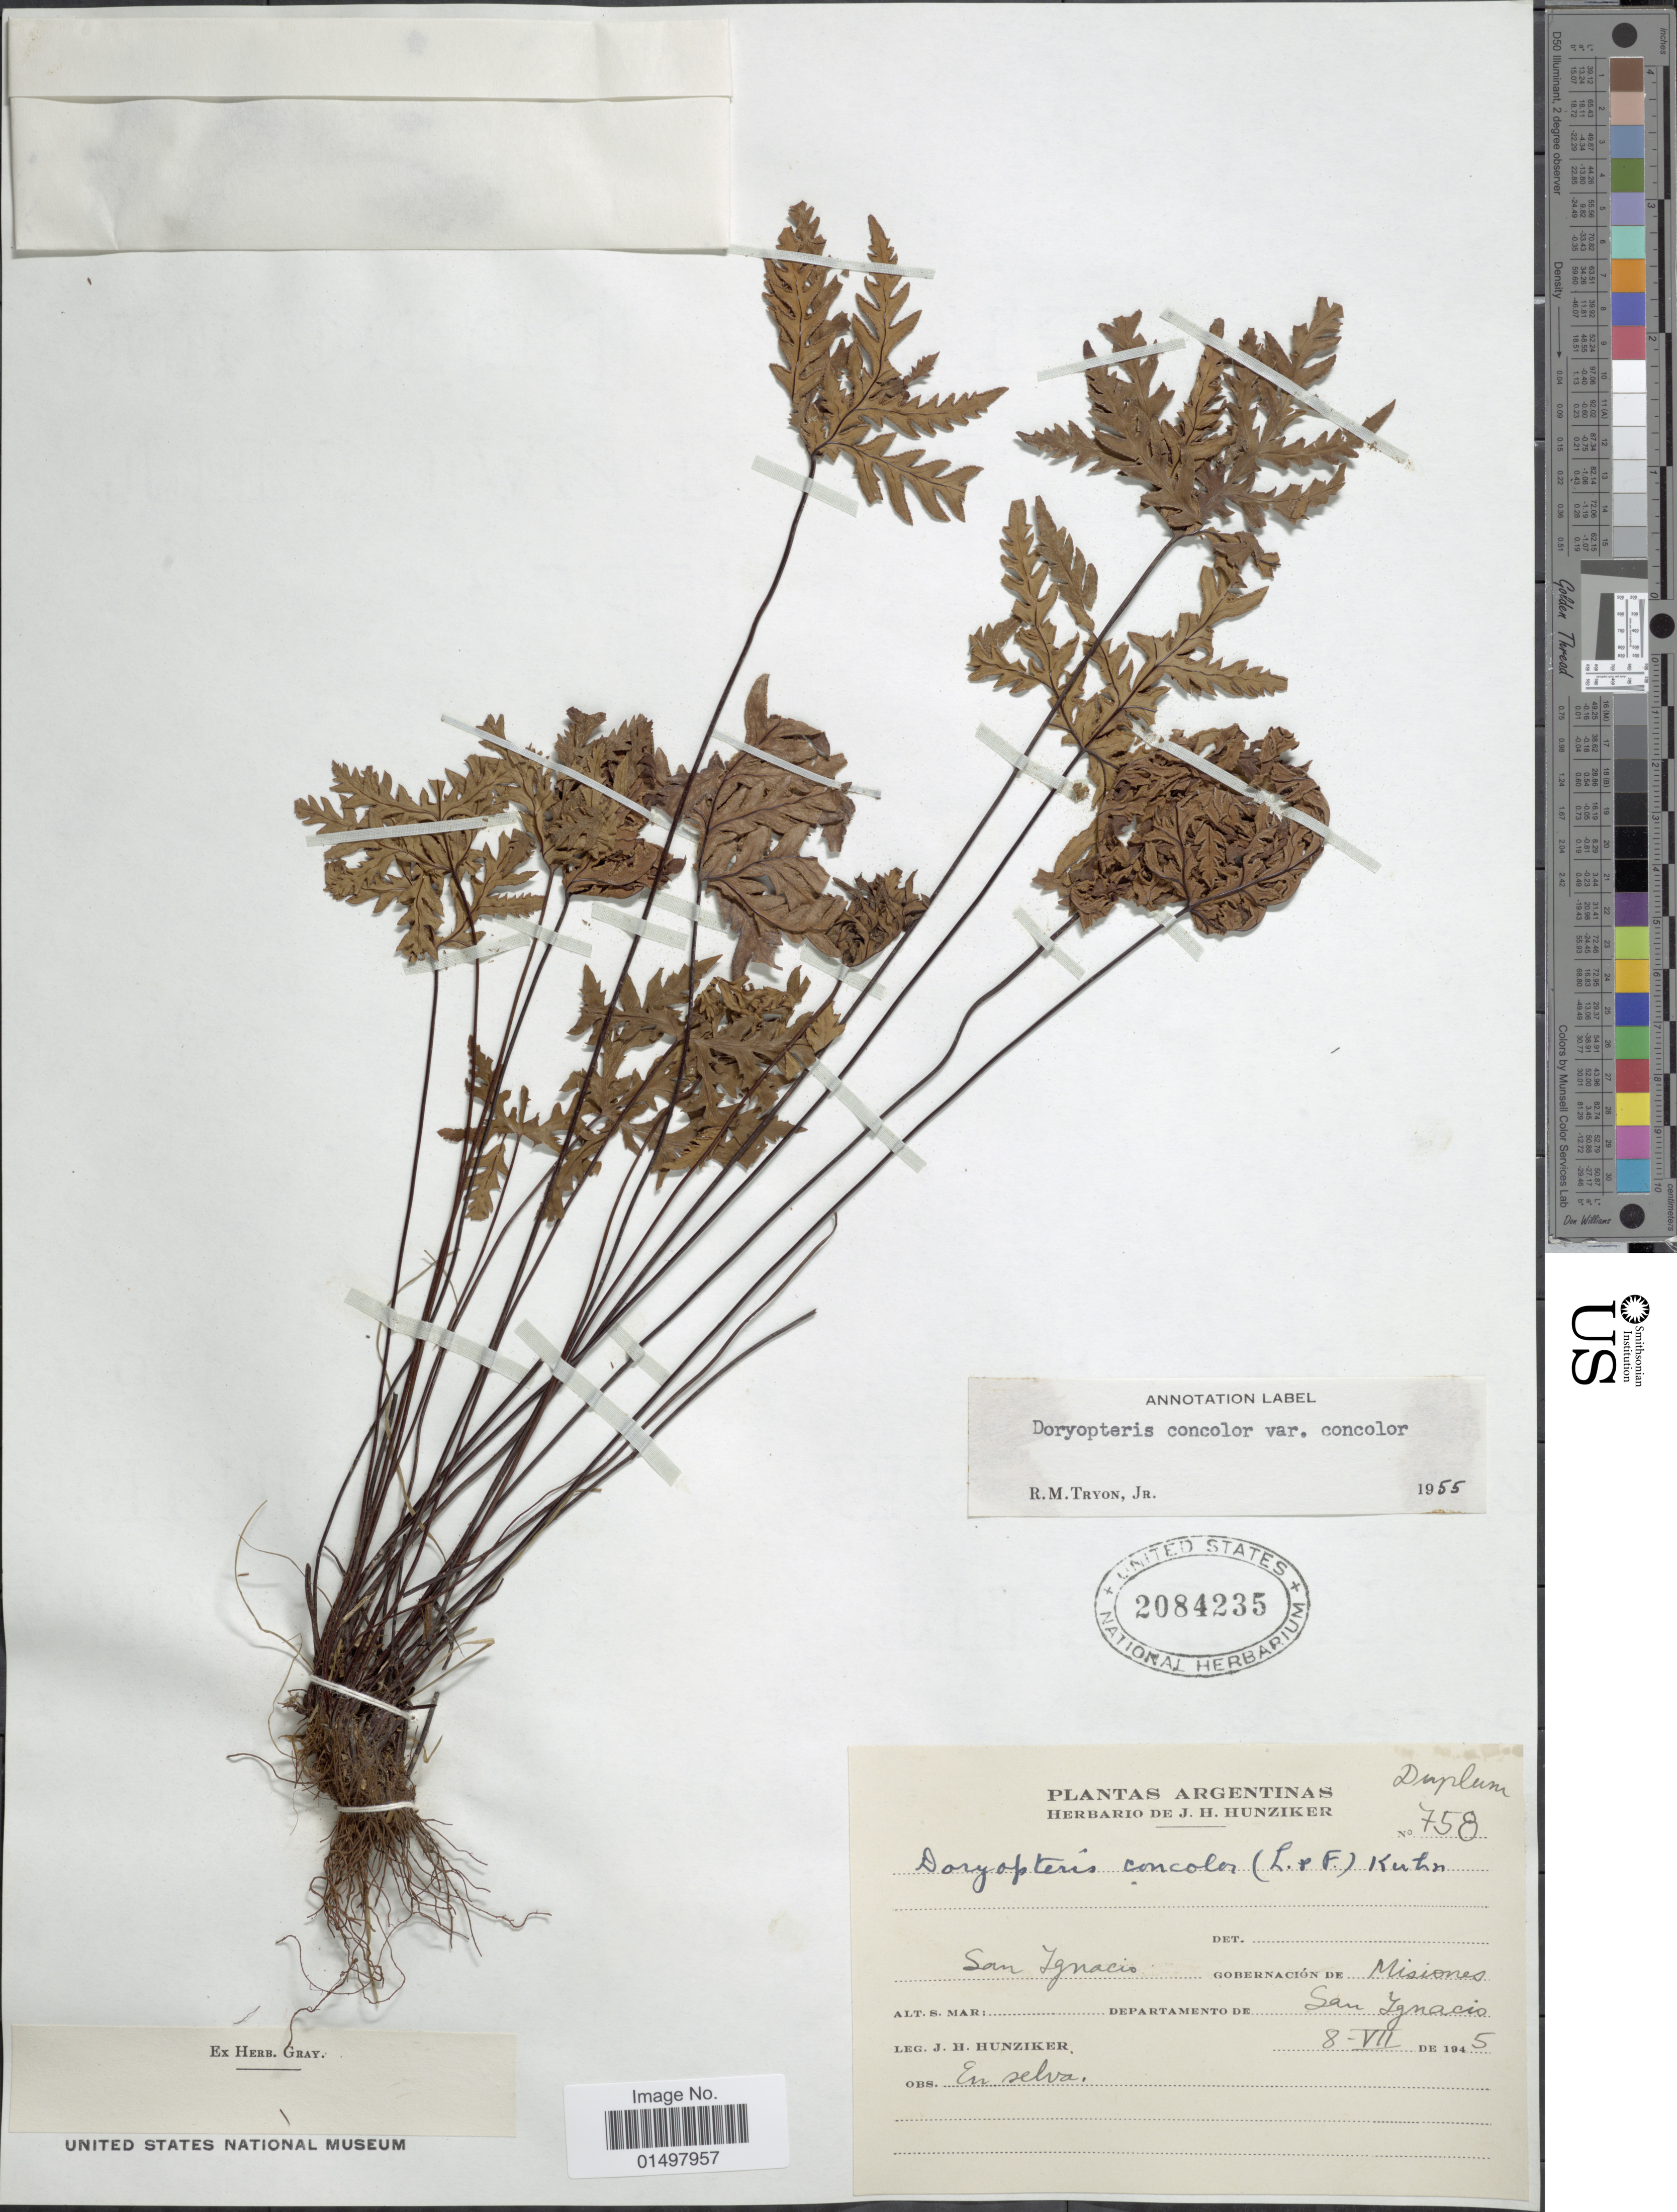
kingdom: Plantae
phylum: Tracheophyta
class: Polypodiopsida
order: Polypodiales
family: Pteridaceae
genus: Doryopteris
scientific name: Doryopteris concolor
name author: (Langsd. & Fisch.) Kuhn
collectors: J. H. Hunziker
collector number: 758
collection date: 1945-07-08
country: Argentina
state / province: Misiones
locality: San Ignacio. Gobernacion de Misiones. Department de San Ignacio.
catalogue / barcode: US 2084235